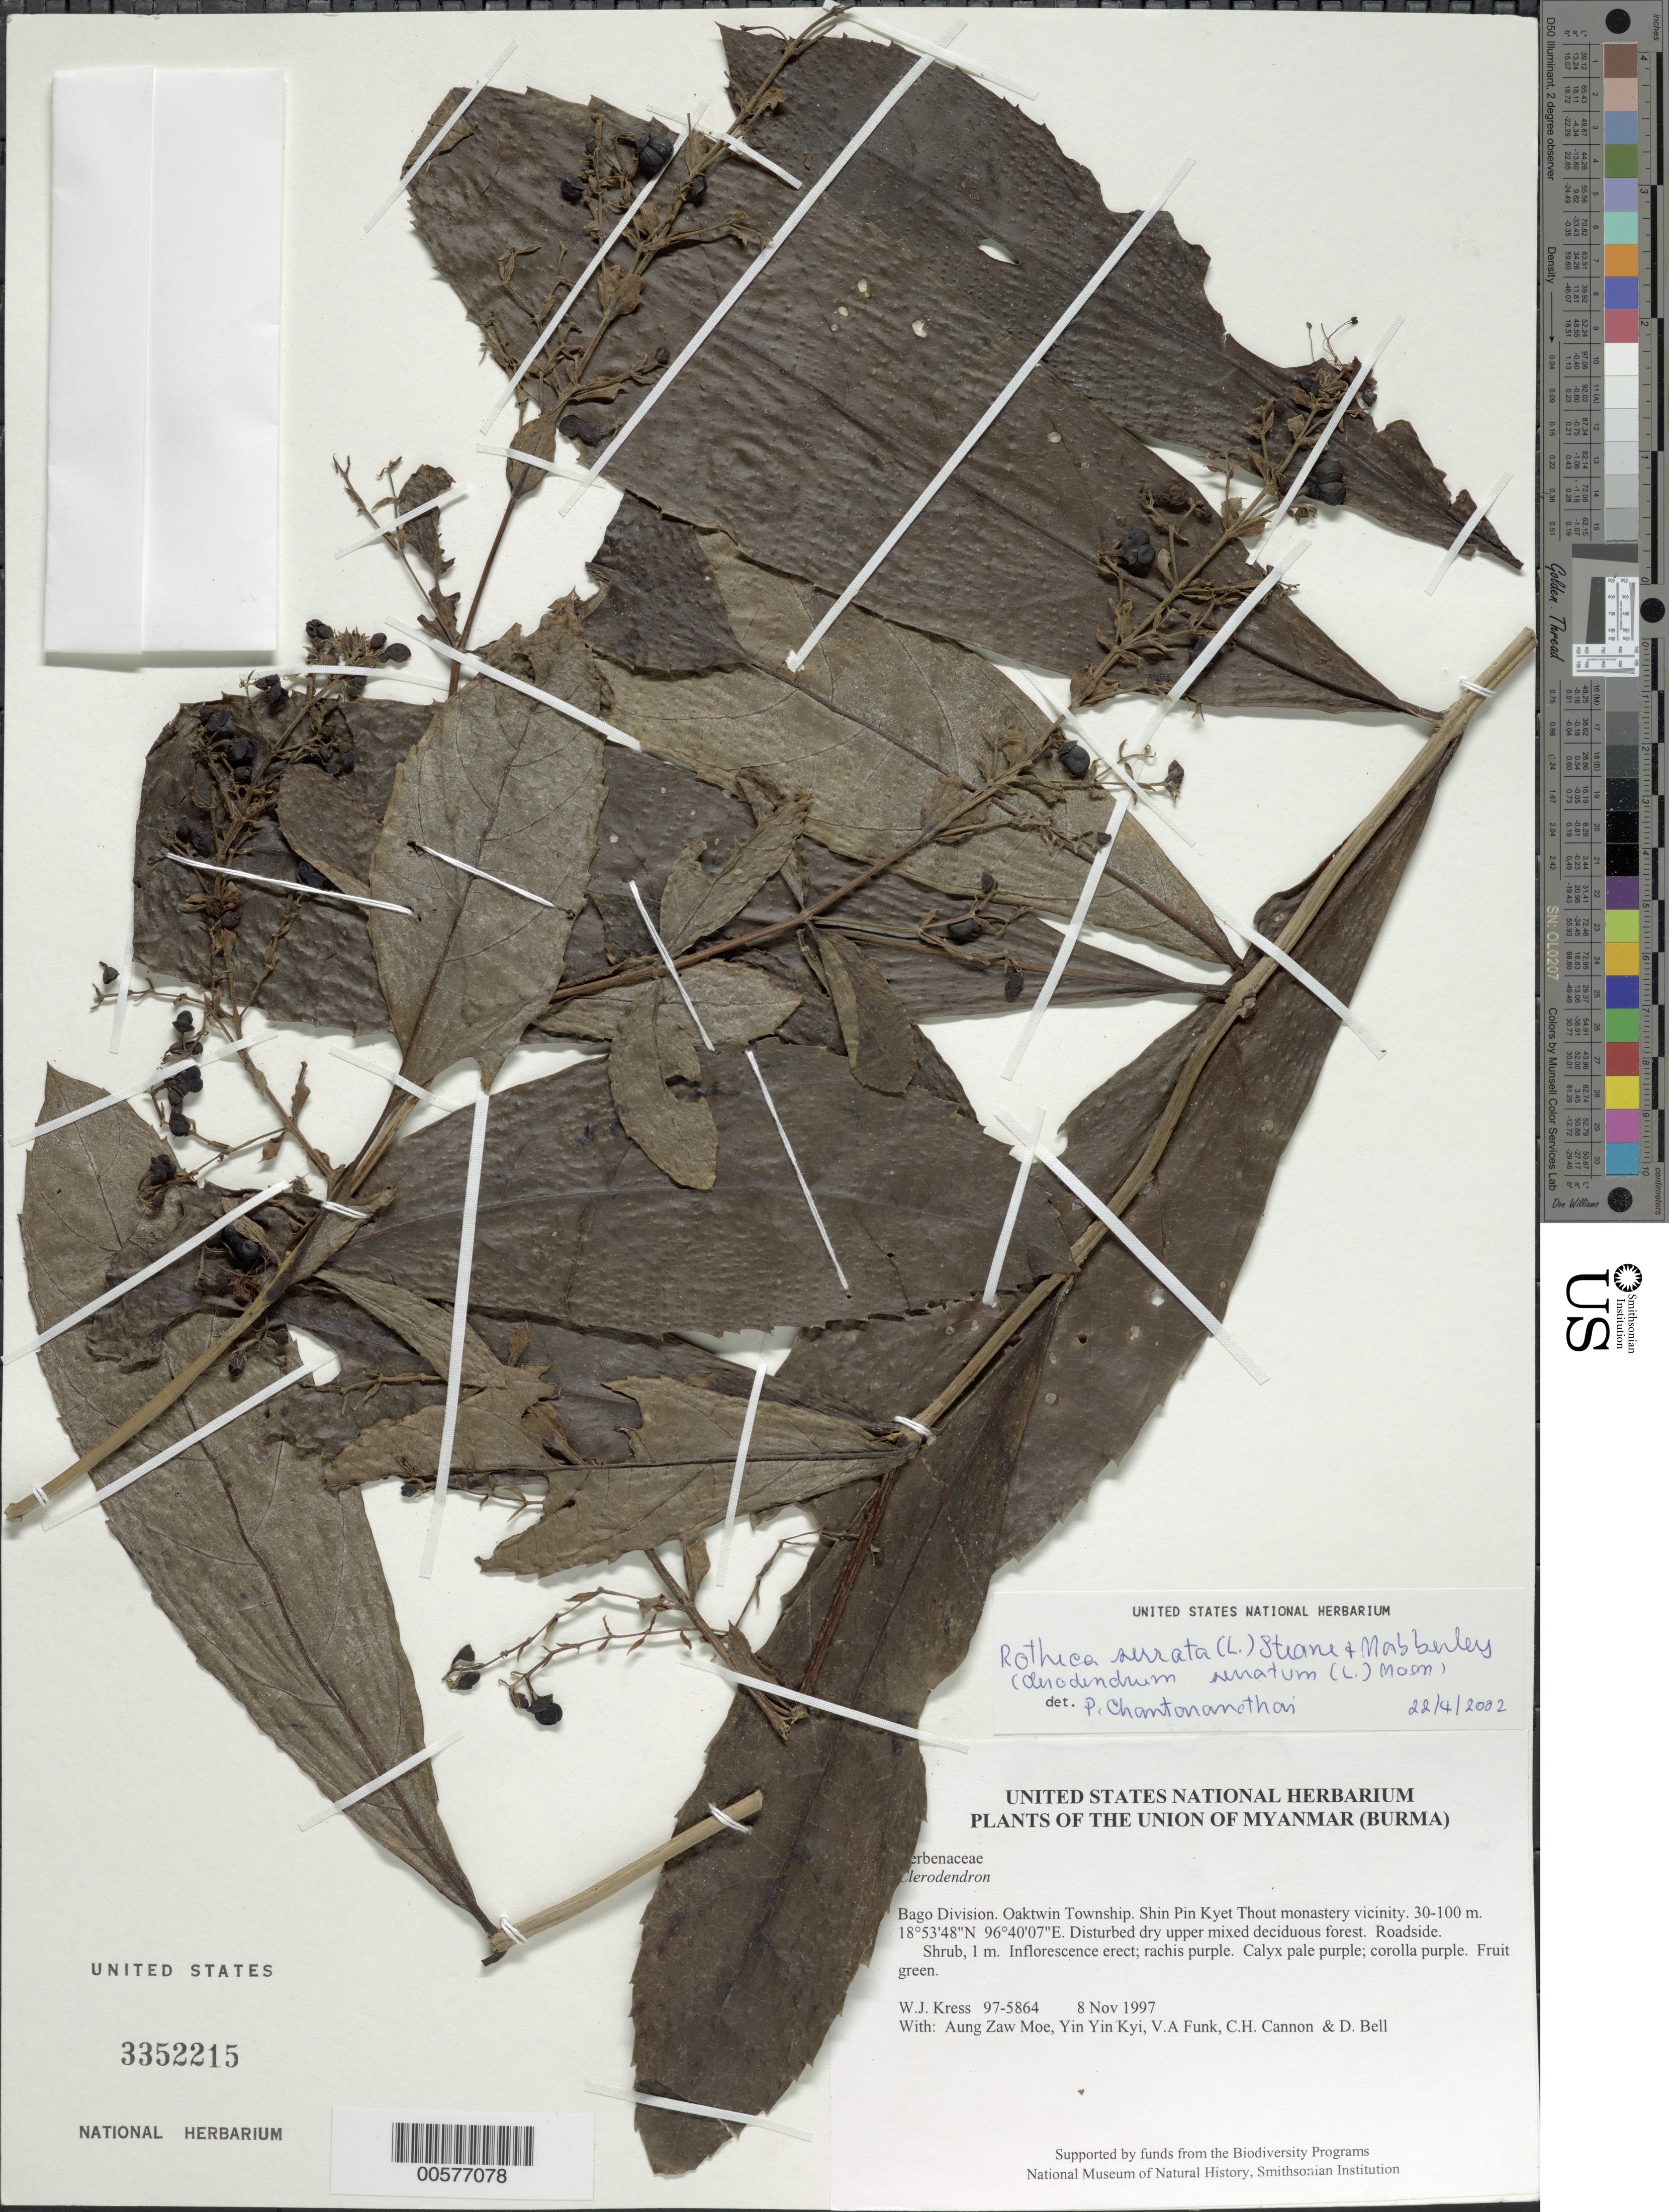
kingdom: Plantae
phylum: Tracheophyta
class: Magnoliopsida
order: Lamiales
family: Lamiaceae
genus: Rotheca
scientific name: Rotheca serrata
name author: (L.) Steane & Mabb.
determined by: Chantonomethen, P.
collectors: W. J. Kress, V. Funk, Aung Zaw Moe, Yin Yin Kyi, C. H. Cannon & D. A. Bell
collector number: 97-5864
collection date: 1997-11-08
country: Myanmar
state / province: Bago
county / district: Oaktwin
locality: Shin Pin Kyet Thout monastery vicinity.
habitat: Disturbed dry upper mixed deciduous forest. Roadside.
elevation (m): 30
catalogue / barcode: US 3352215